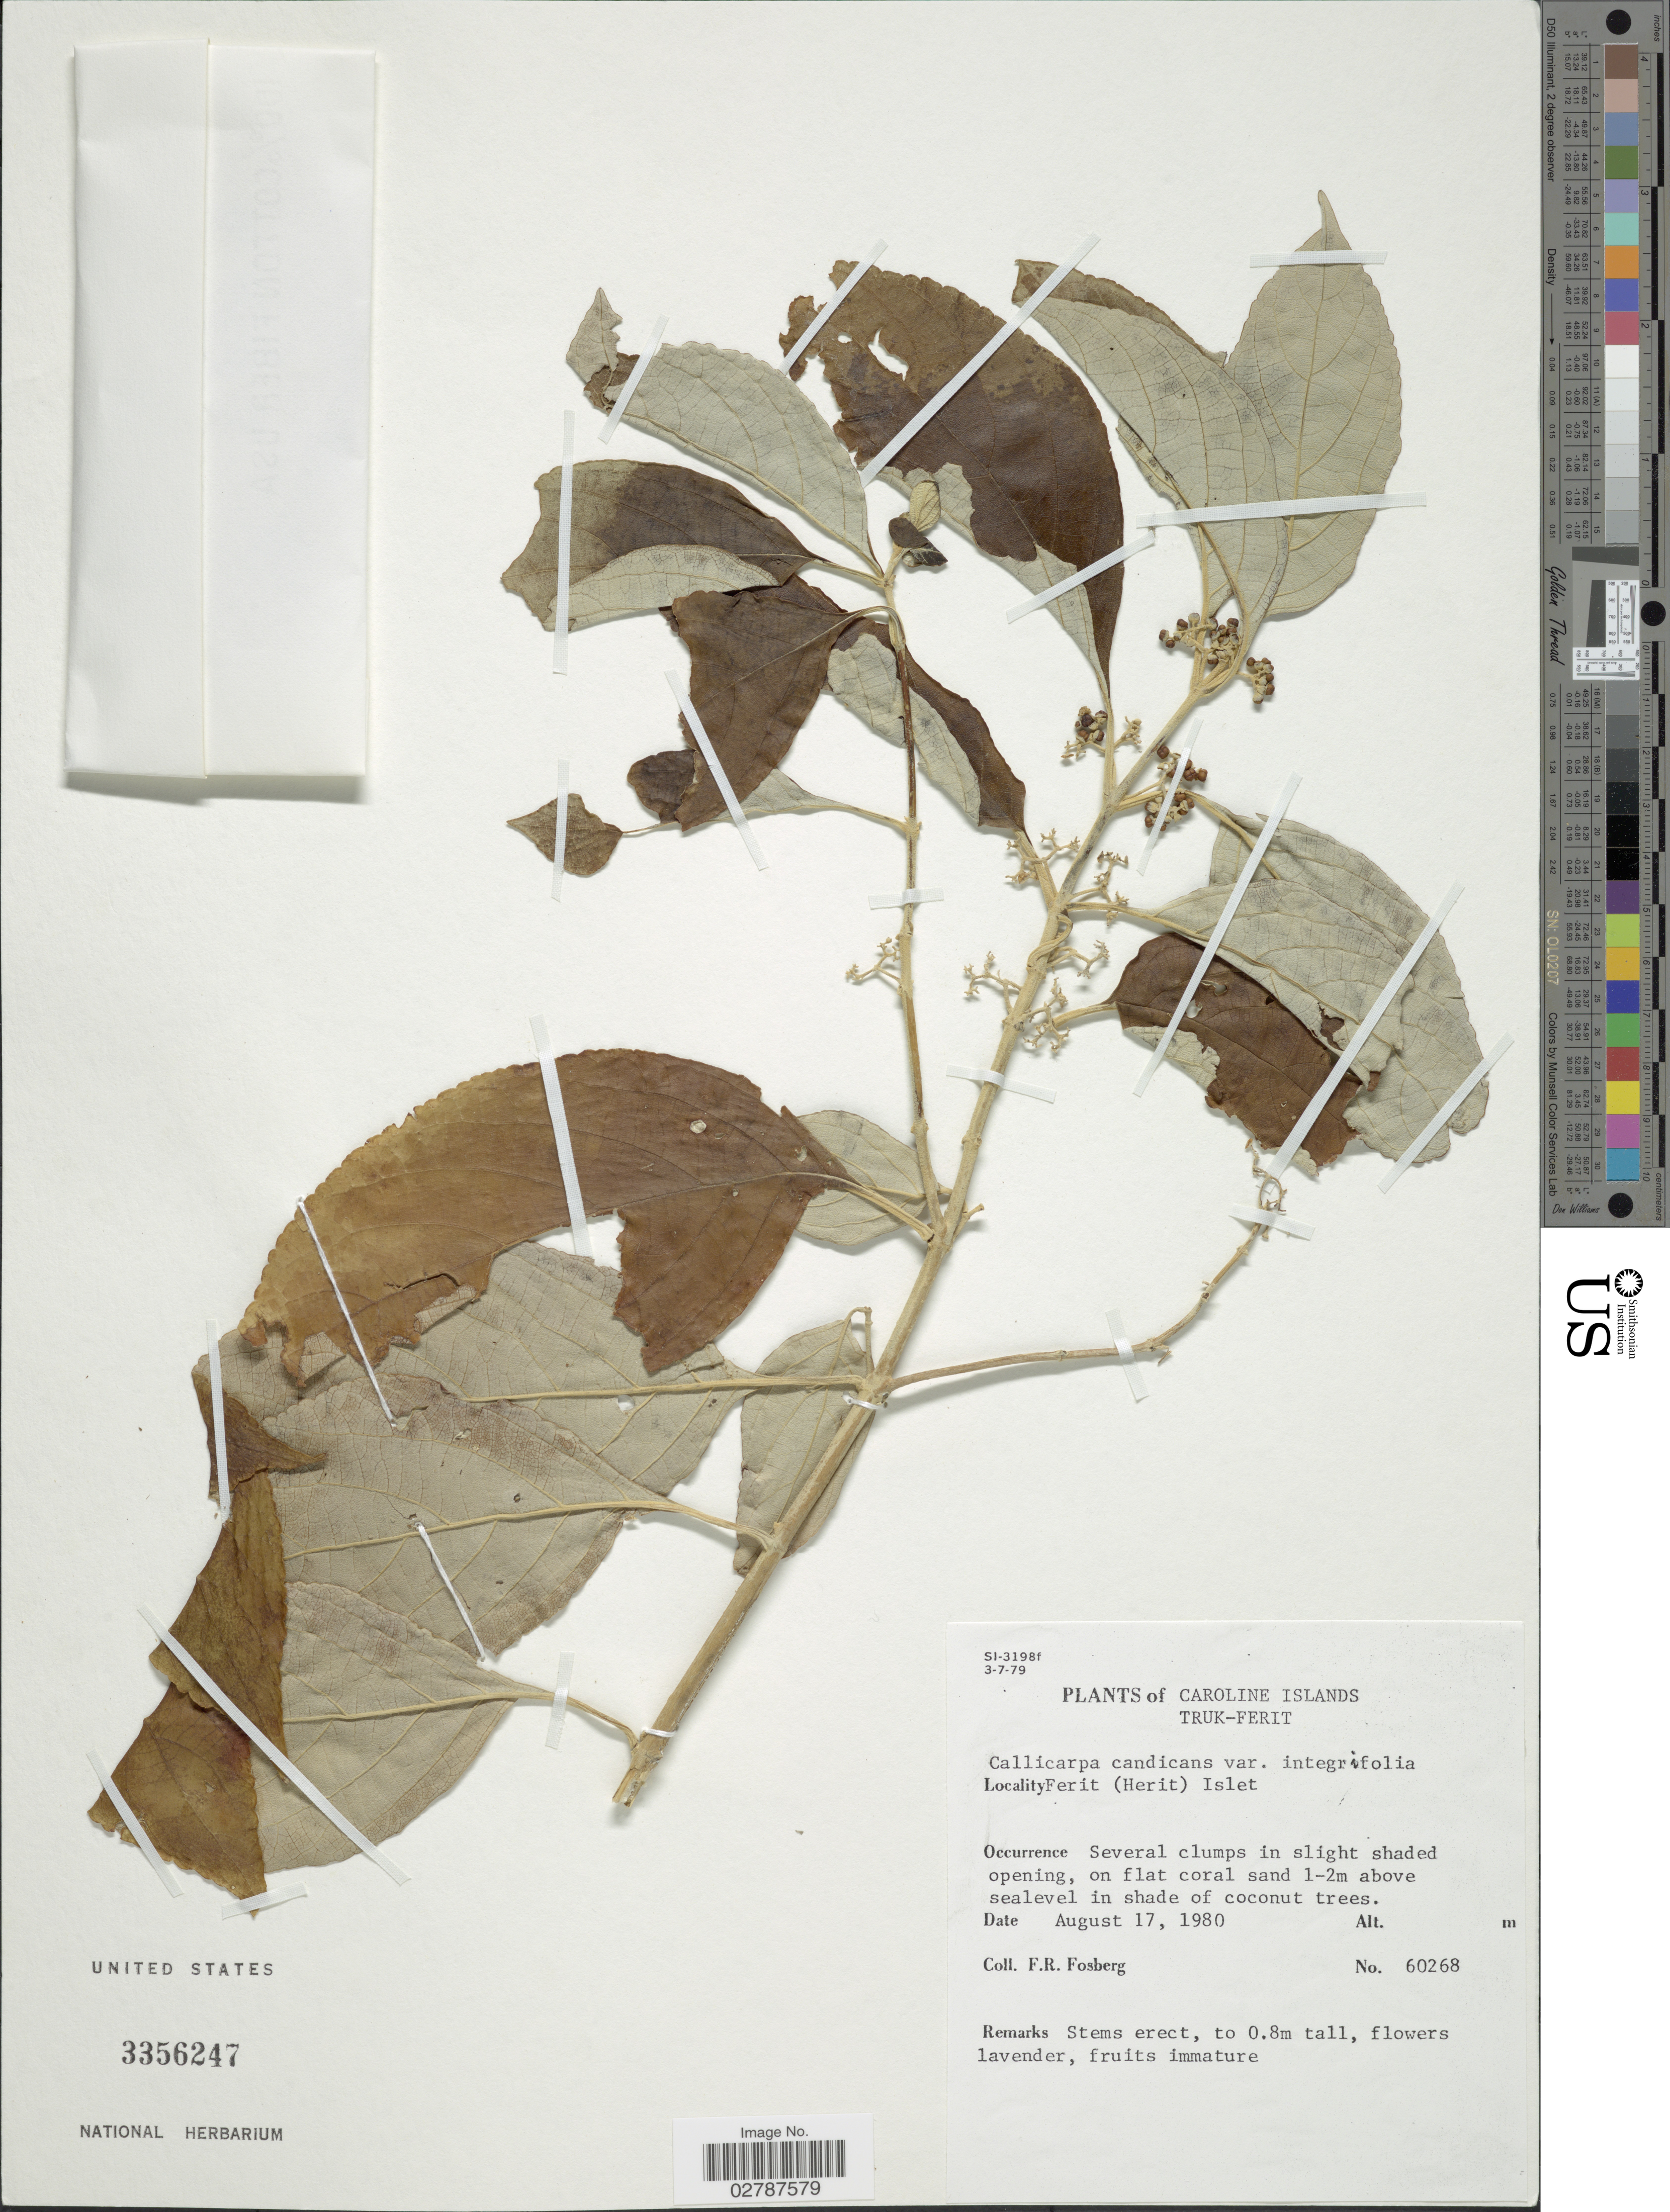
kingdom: Plantae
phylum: Tracheophyta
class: Magnoliopsida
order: Lamiales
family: Lamiaceae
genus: Callicarpa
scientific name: Callicarpa candicans var. integrifolia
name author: (Lam.) Fosberg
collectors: F. R. Fosberg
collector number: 60268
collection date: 1980-08-17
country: Micronesia, Federated States of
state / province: Truk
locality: Caroline Islands. Truk-Ferit. Ferit (Herit) Islet.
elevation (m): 1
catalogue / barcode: US 3356247